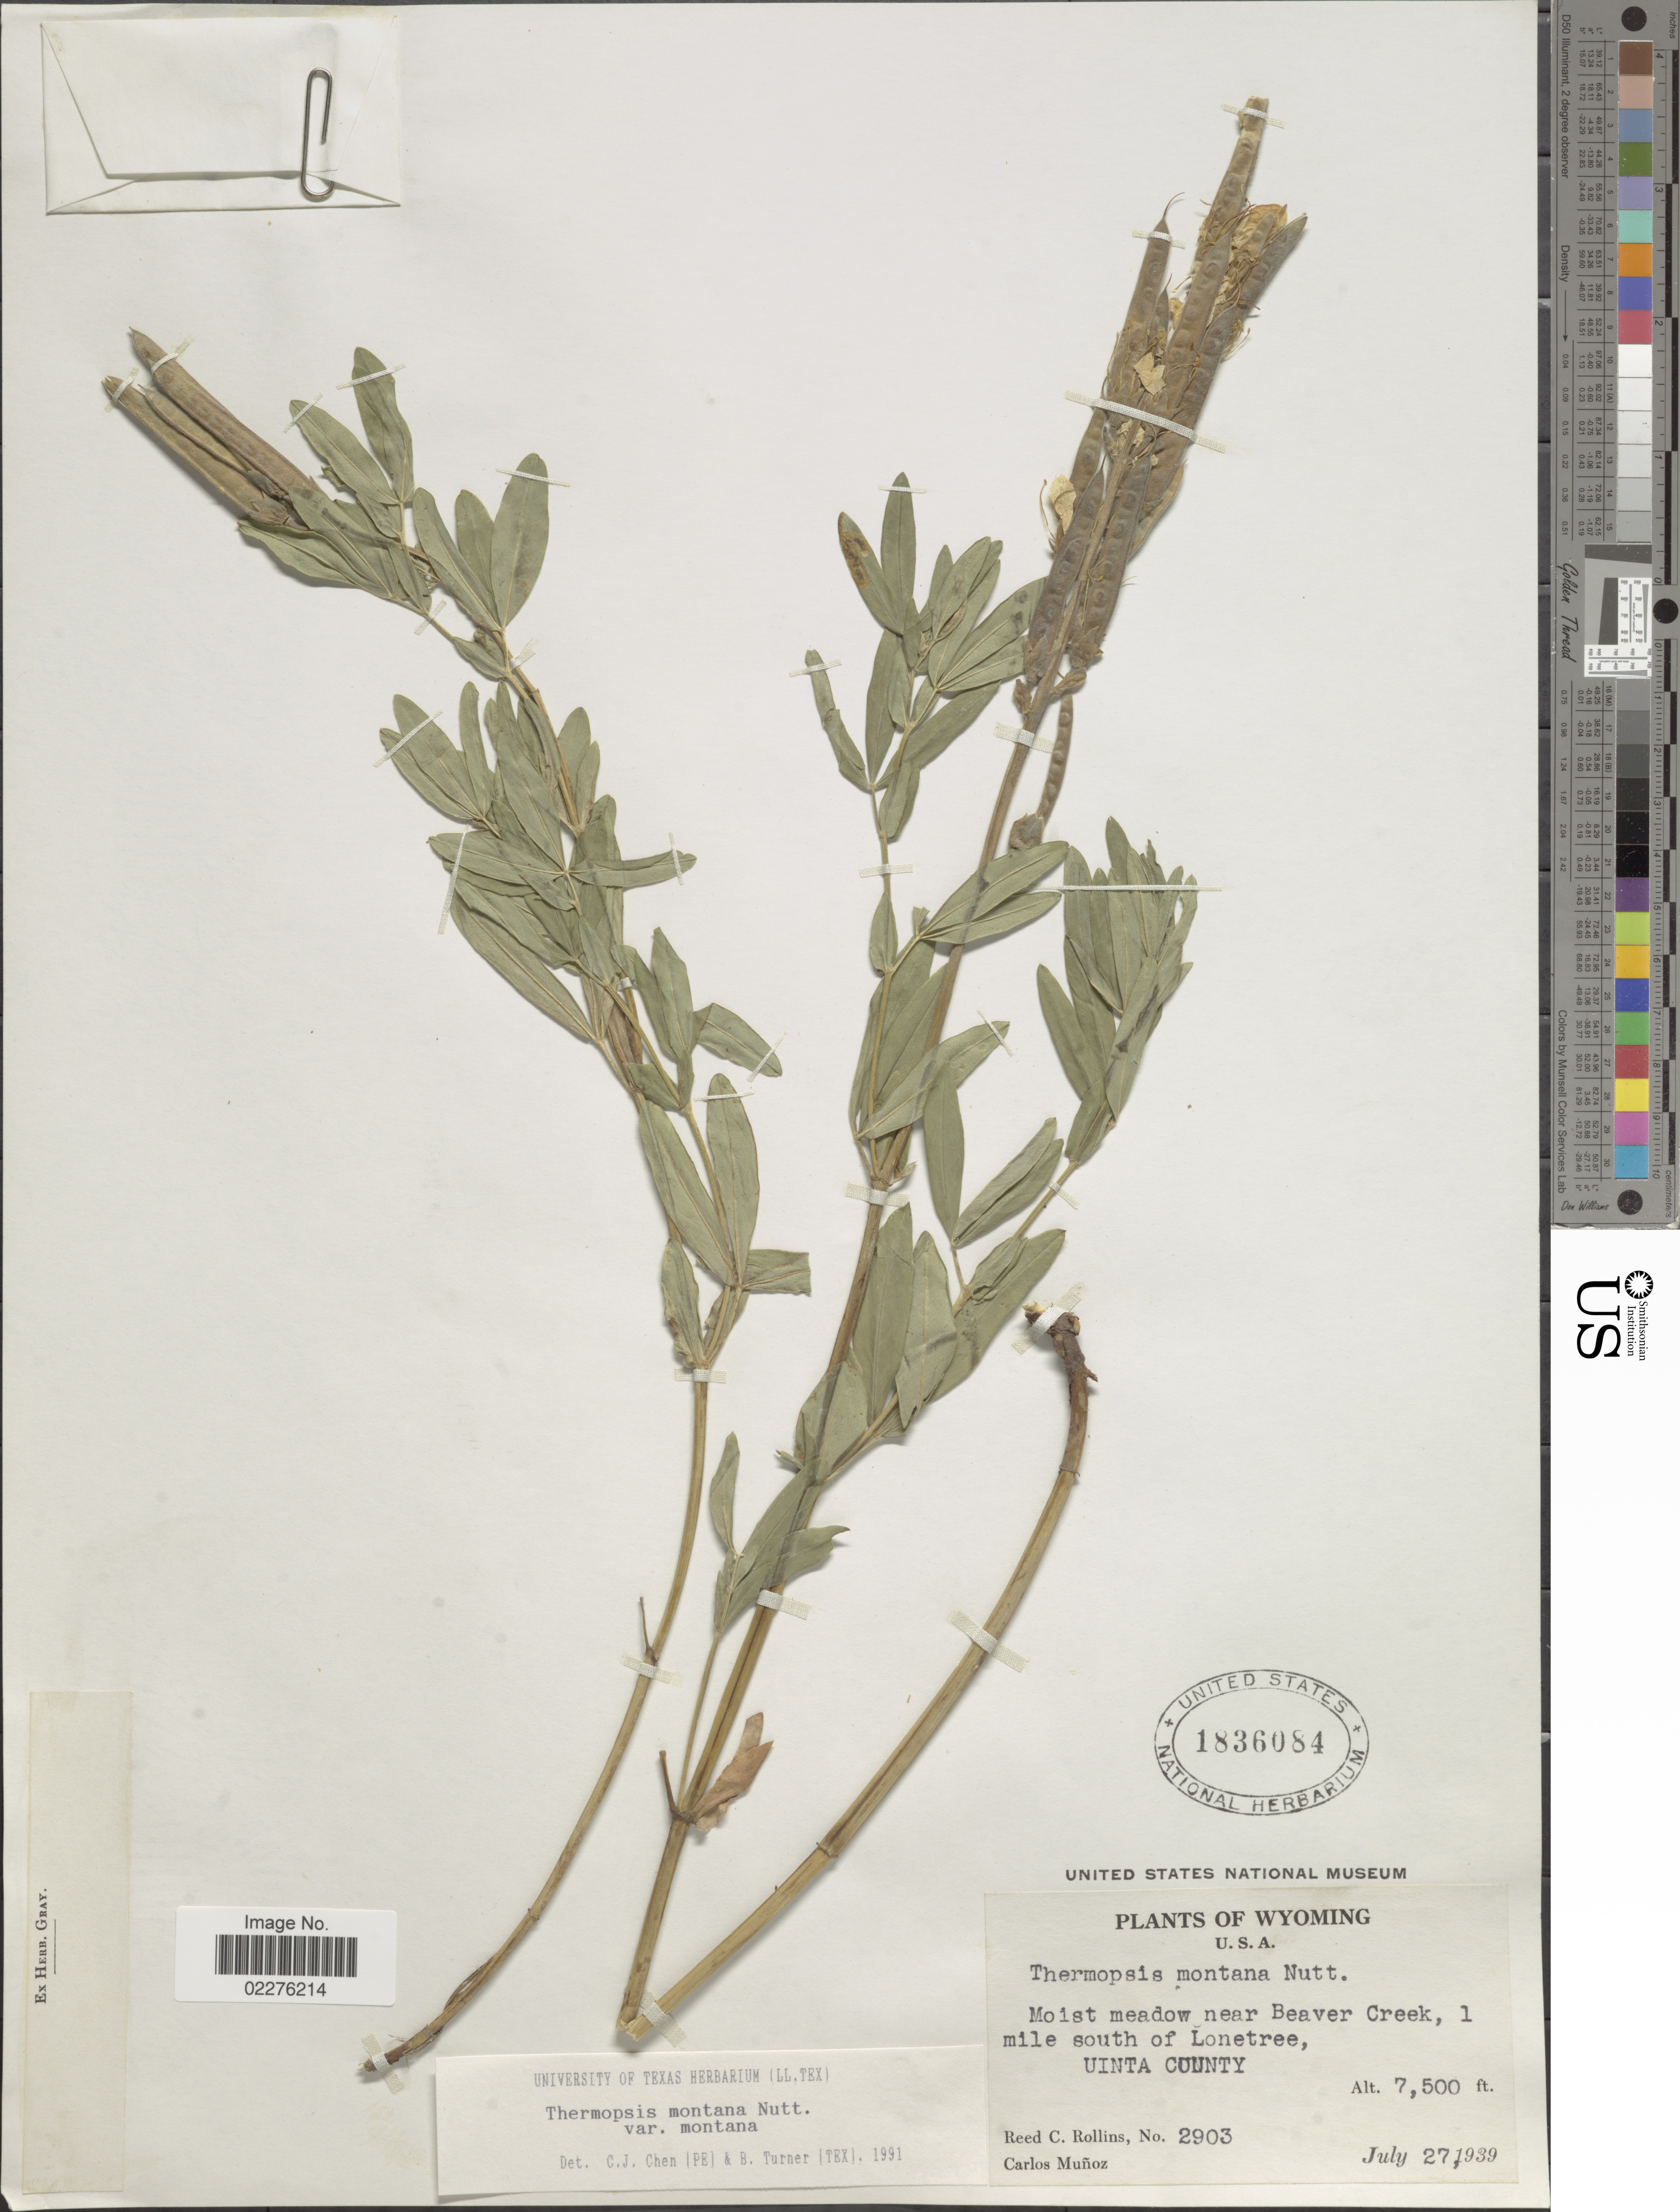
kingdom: Plantae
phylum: Tracheophyta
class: Magnoliopsida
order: Fabales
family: Fabaceae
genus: Thermopsis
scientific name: Thermopsis montana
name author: Nutt.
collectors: R. C. Rollins & C. Muñoz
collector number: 2903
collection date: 1939-07-27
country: United States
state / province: Wyoming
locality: Moist meadow near Beaver Creek, 1 mile south of Lonetree, Uinta County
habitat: moist meadow near creek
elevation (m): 2286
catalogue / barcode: US 1836084